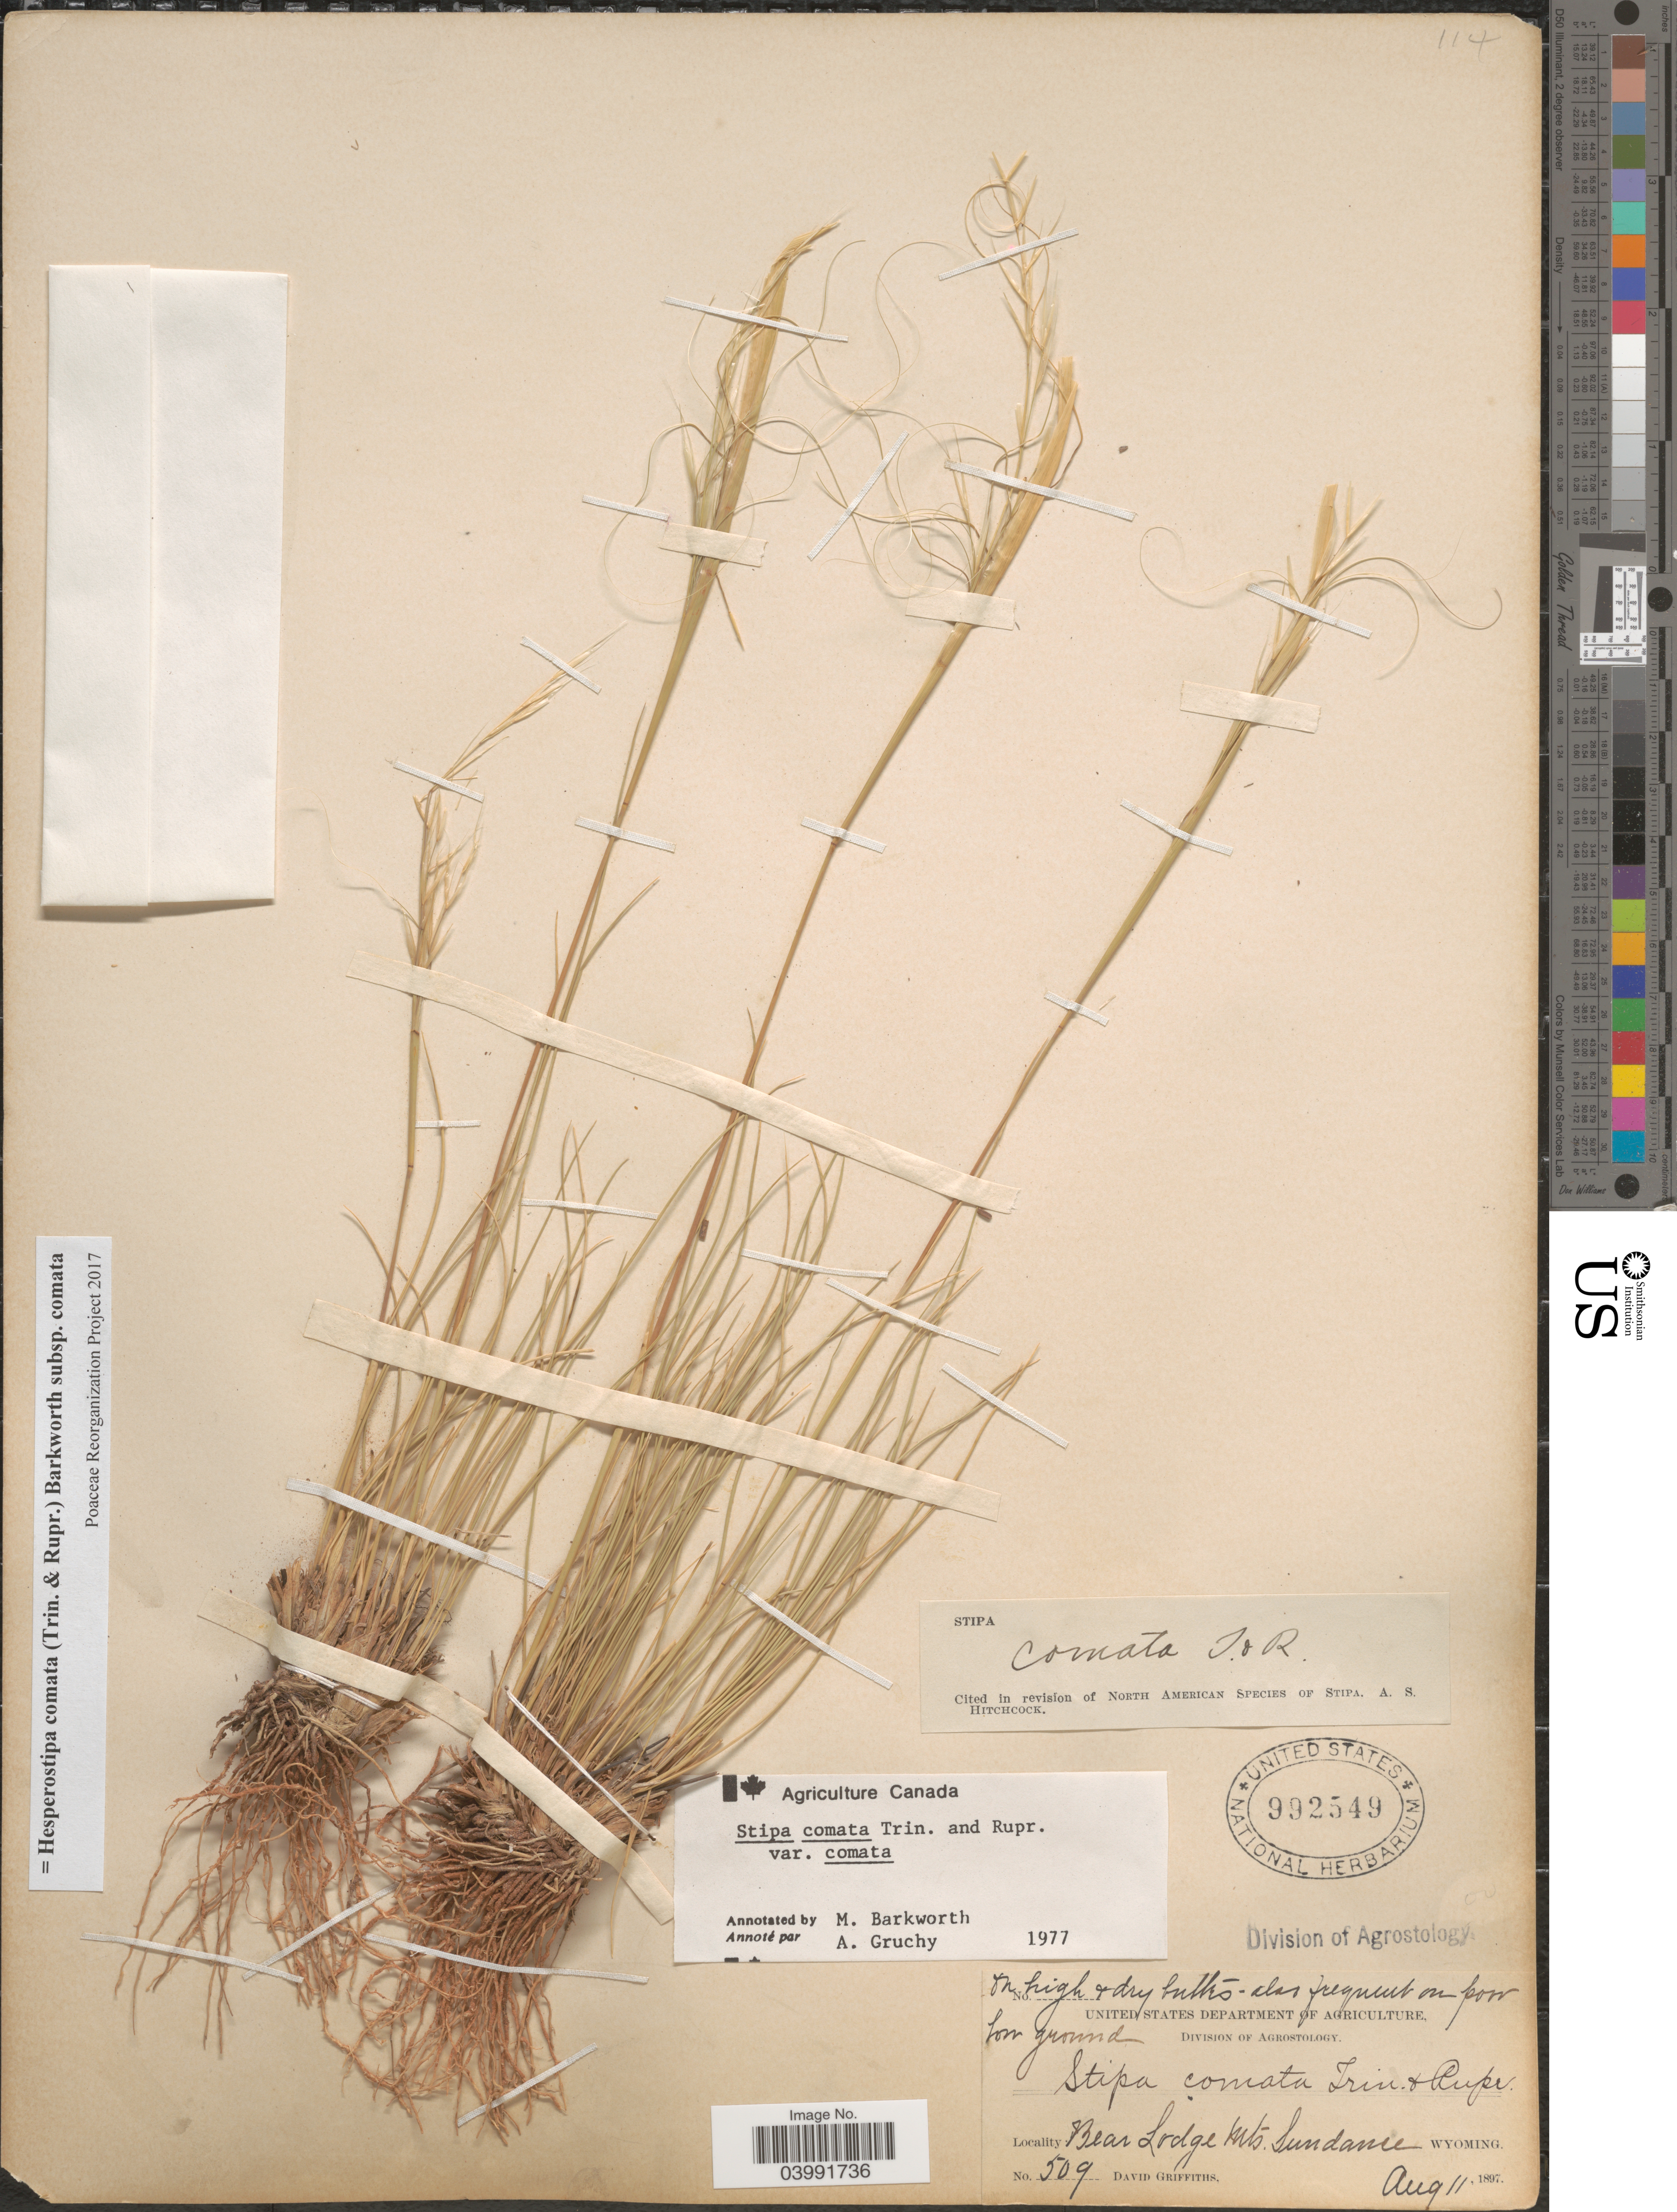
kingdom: Plantae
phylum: Tracheophyta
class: Liliopsida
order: Poales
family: Poaceae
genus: Hesperostipa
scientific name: Hesperostipa comata subsp. comata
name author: (Trin. & Rupr.) Barkworth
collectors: D. Griffiths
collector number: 509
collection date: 1897-08-11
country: United States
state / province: Wyoming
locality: On high & dry bulks. Bear Lodge Mts. Sundance.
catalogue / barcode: US 992549